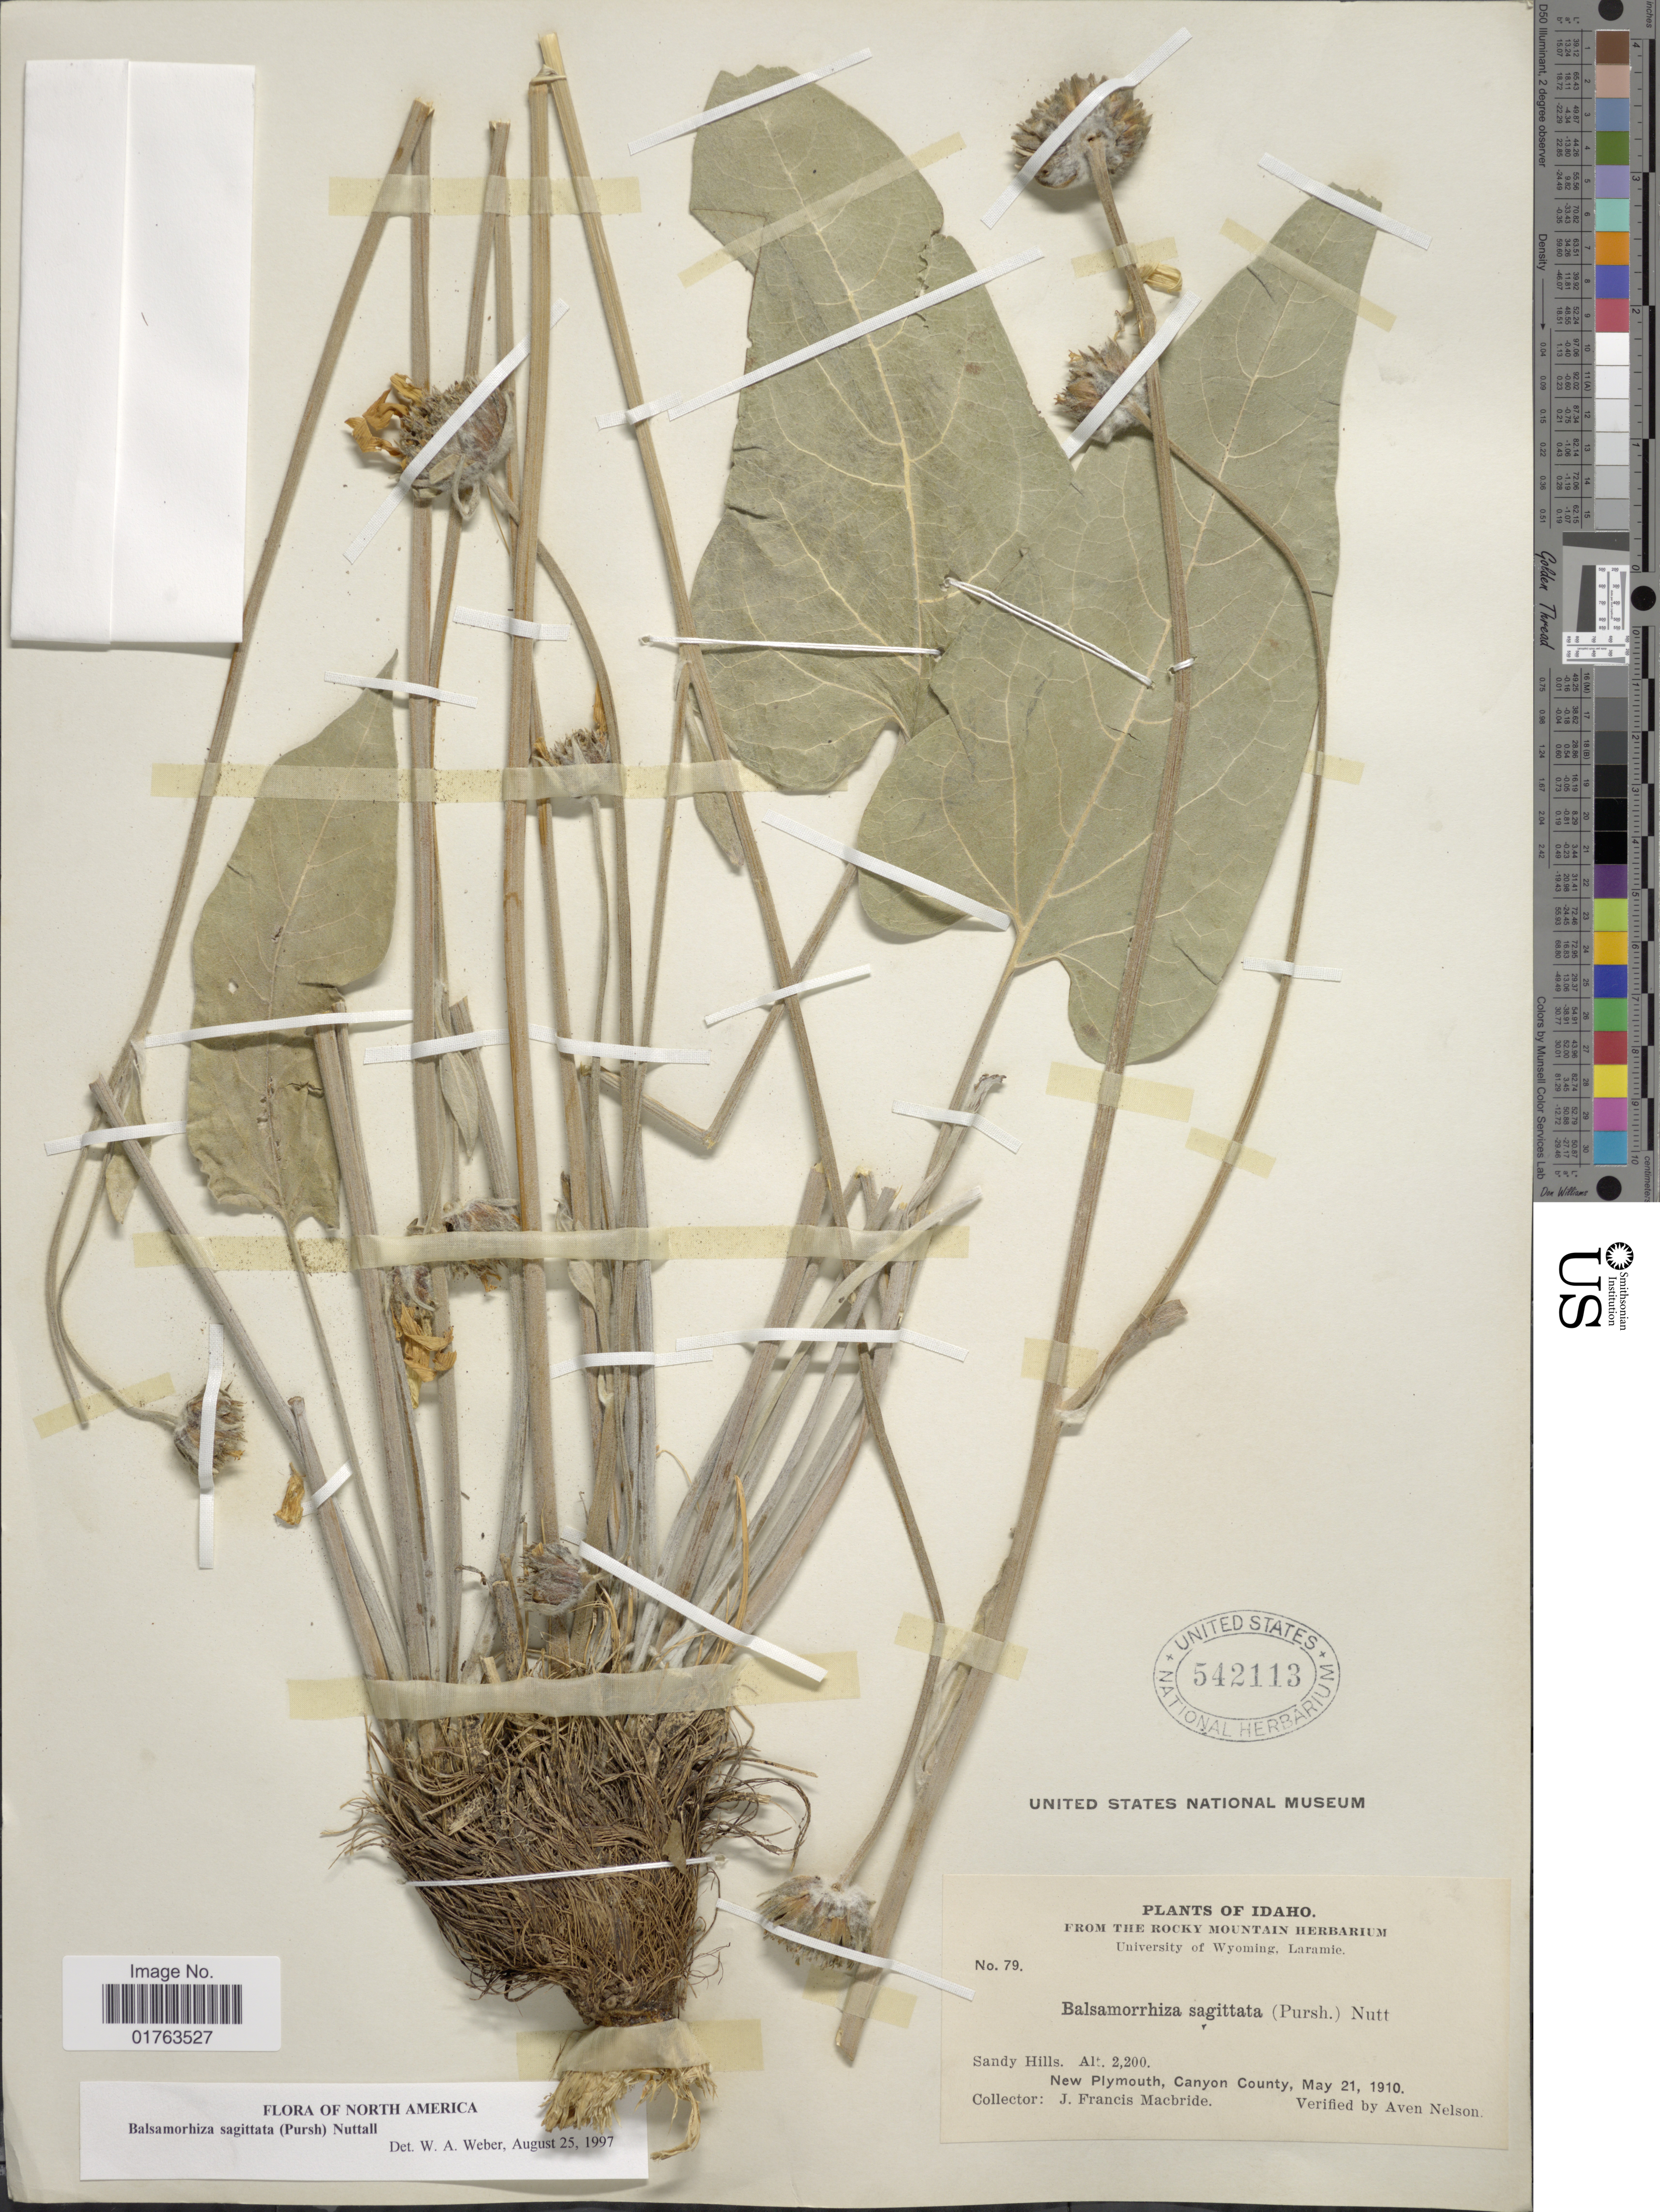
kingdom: Plantae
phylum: Tracheophyta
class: Magnoliopsida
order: Asterales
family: Asteraceae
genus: Balsamorhiza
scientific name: Balsamorhiza sagittata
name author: (Pursh) Nutt.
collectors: J. F. Macbride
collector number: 79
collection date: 1910-05-21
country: United States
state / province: Idaho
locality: Sandy Hills, New Plymouth, Canyon County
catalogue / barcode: US 542113